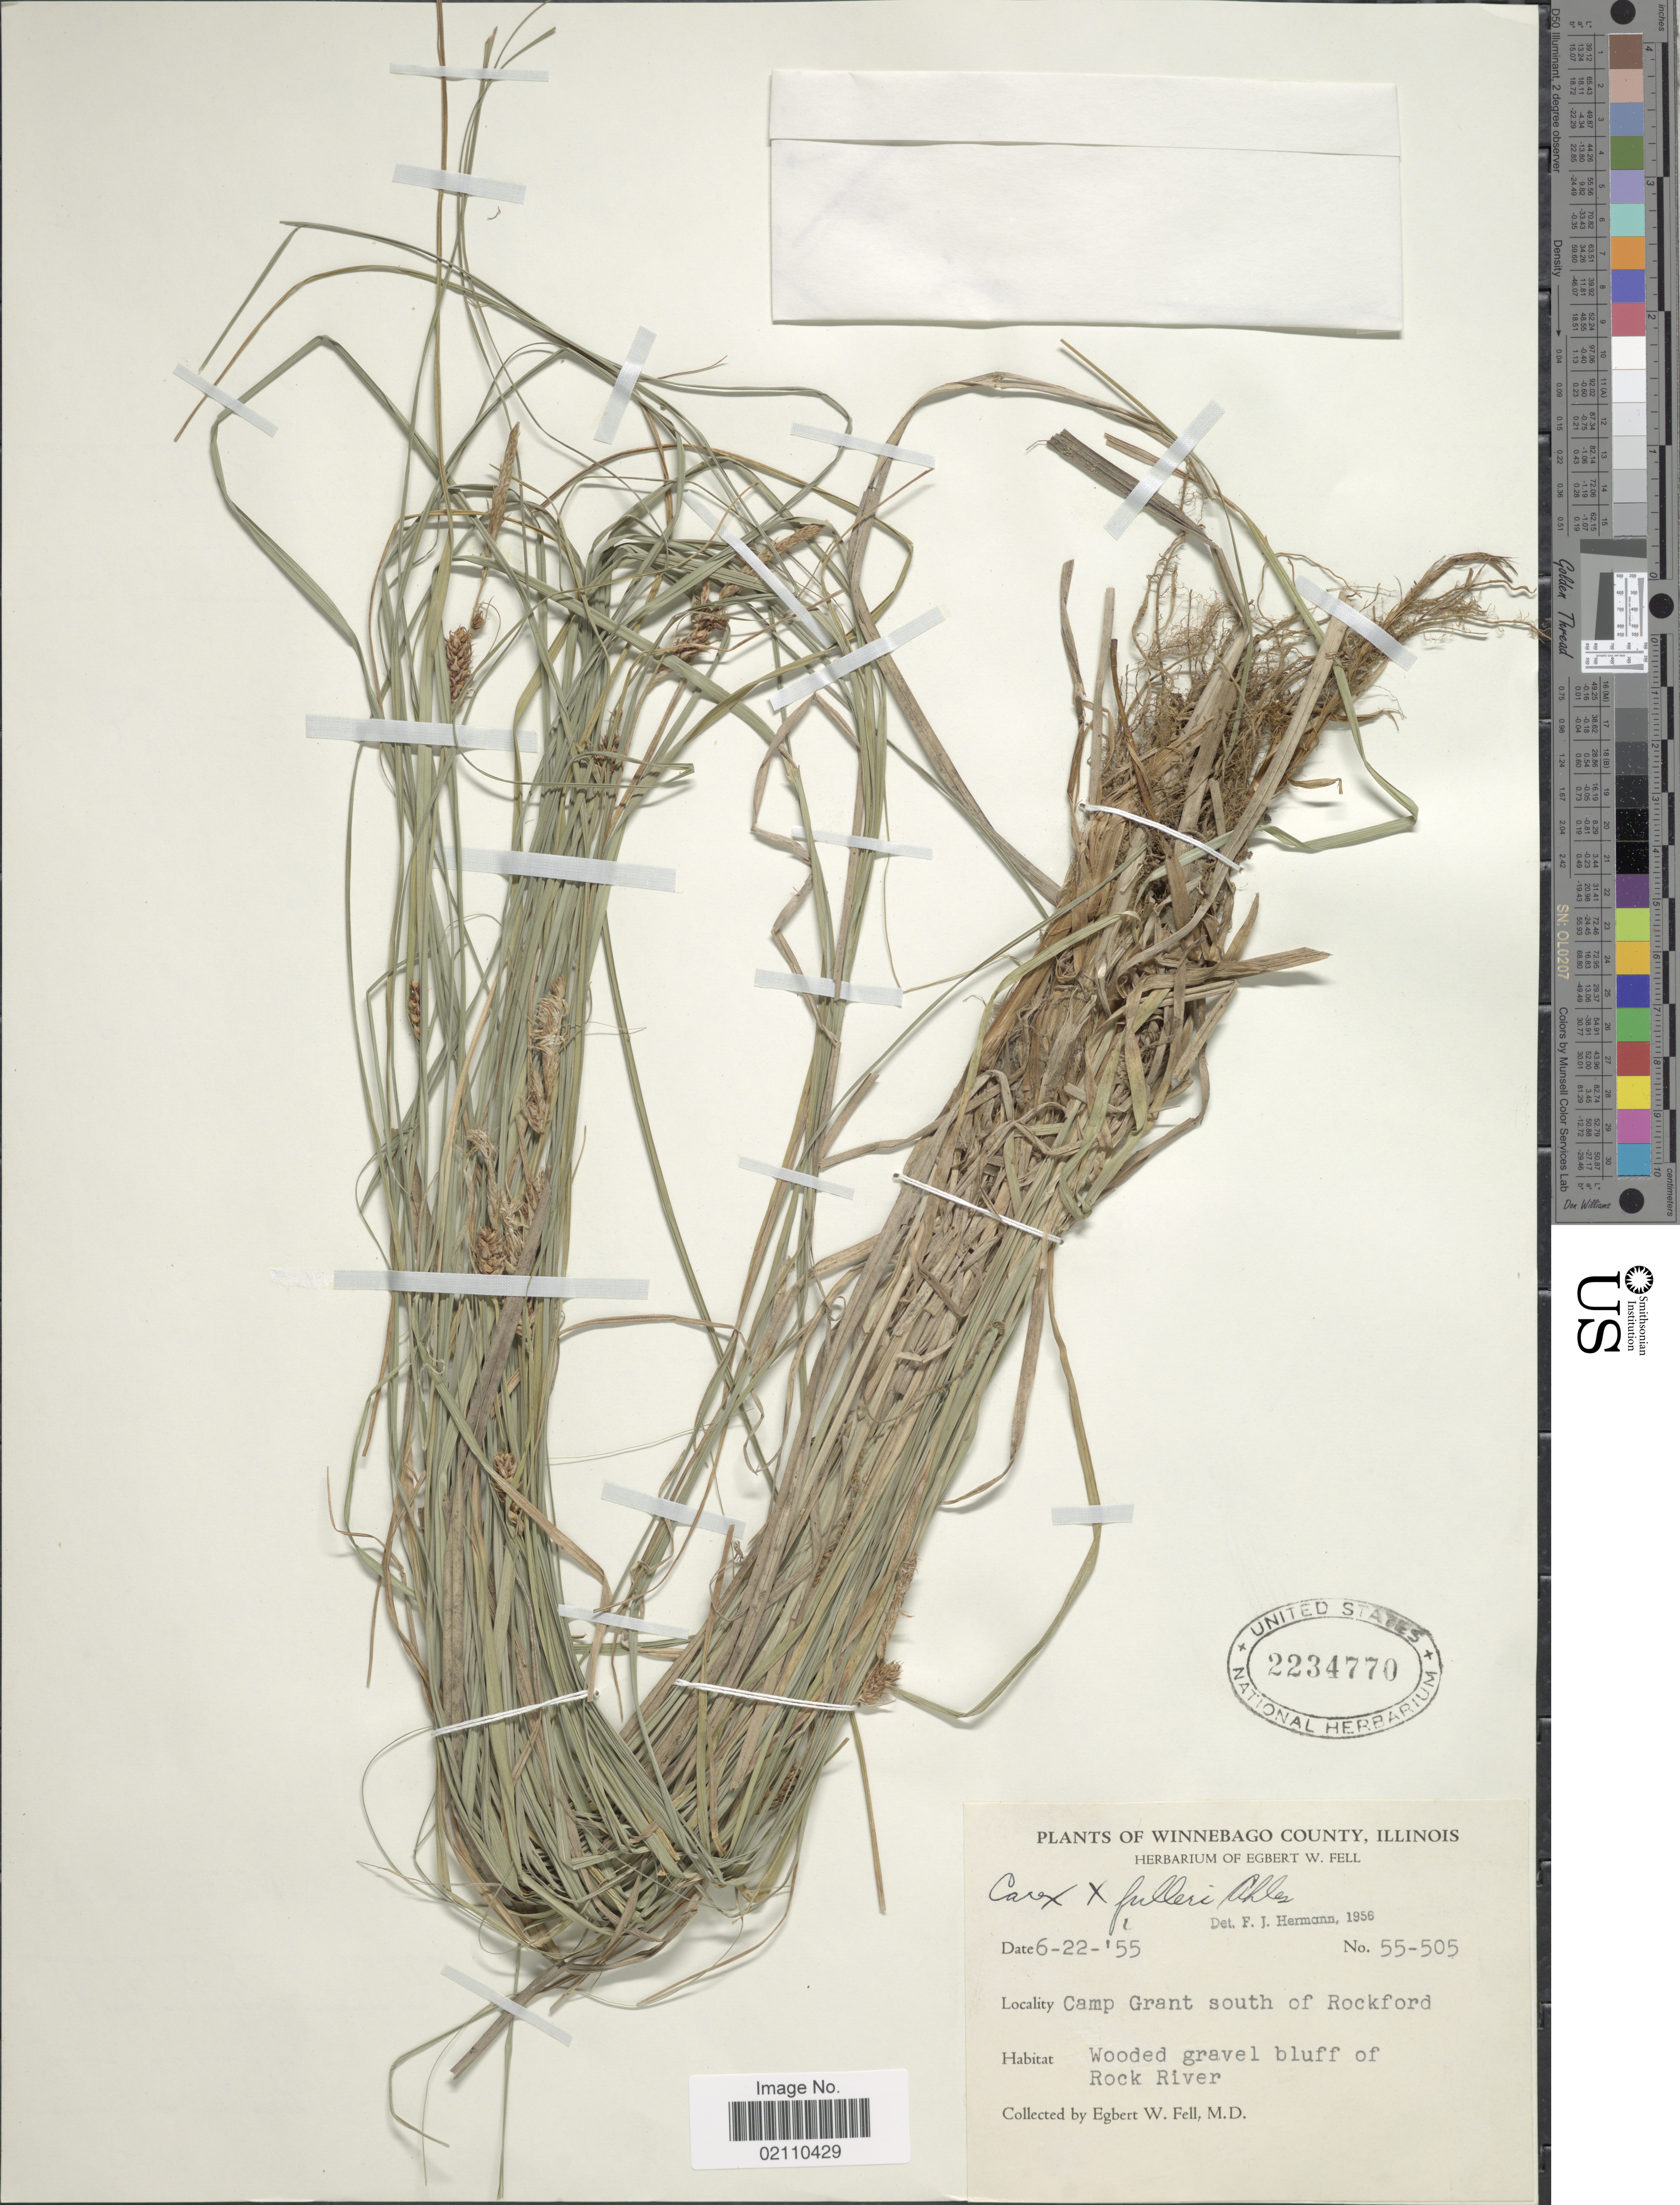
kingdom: Plantae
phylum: Tracheophyta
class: Liliopsida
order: Poales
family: Cyperaceae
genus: Carex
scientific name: Carex fulleri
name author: H.E. Ahles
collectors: E. Fell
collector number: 55-505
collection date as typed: Transcribed d/m/y: 22/6/55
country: United States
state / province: Illinois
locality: Winnebago County, Camp Grant south of Rockford, Wooded gravel bluff of Rock River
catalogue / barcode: US 2234770